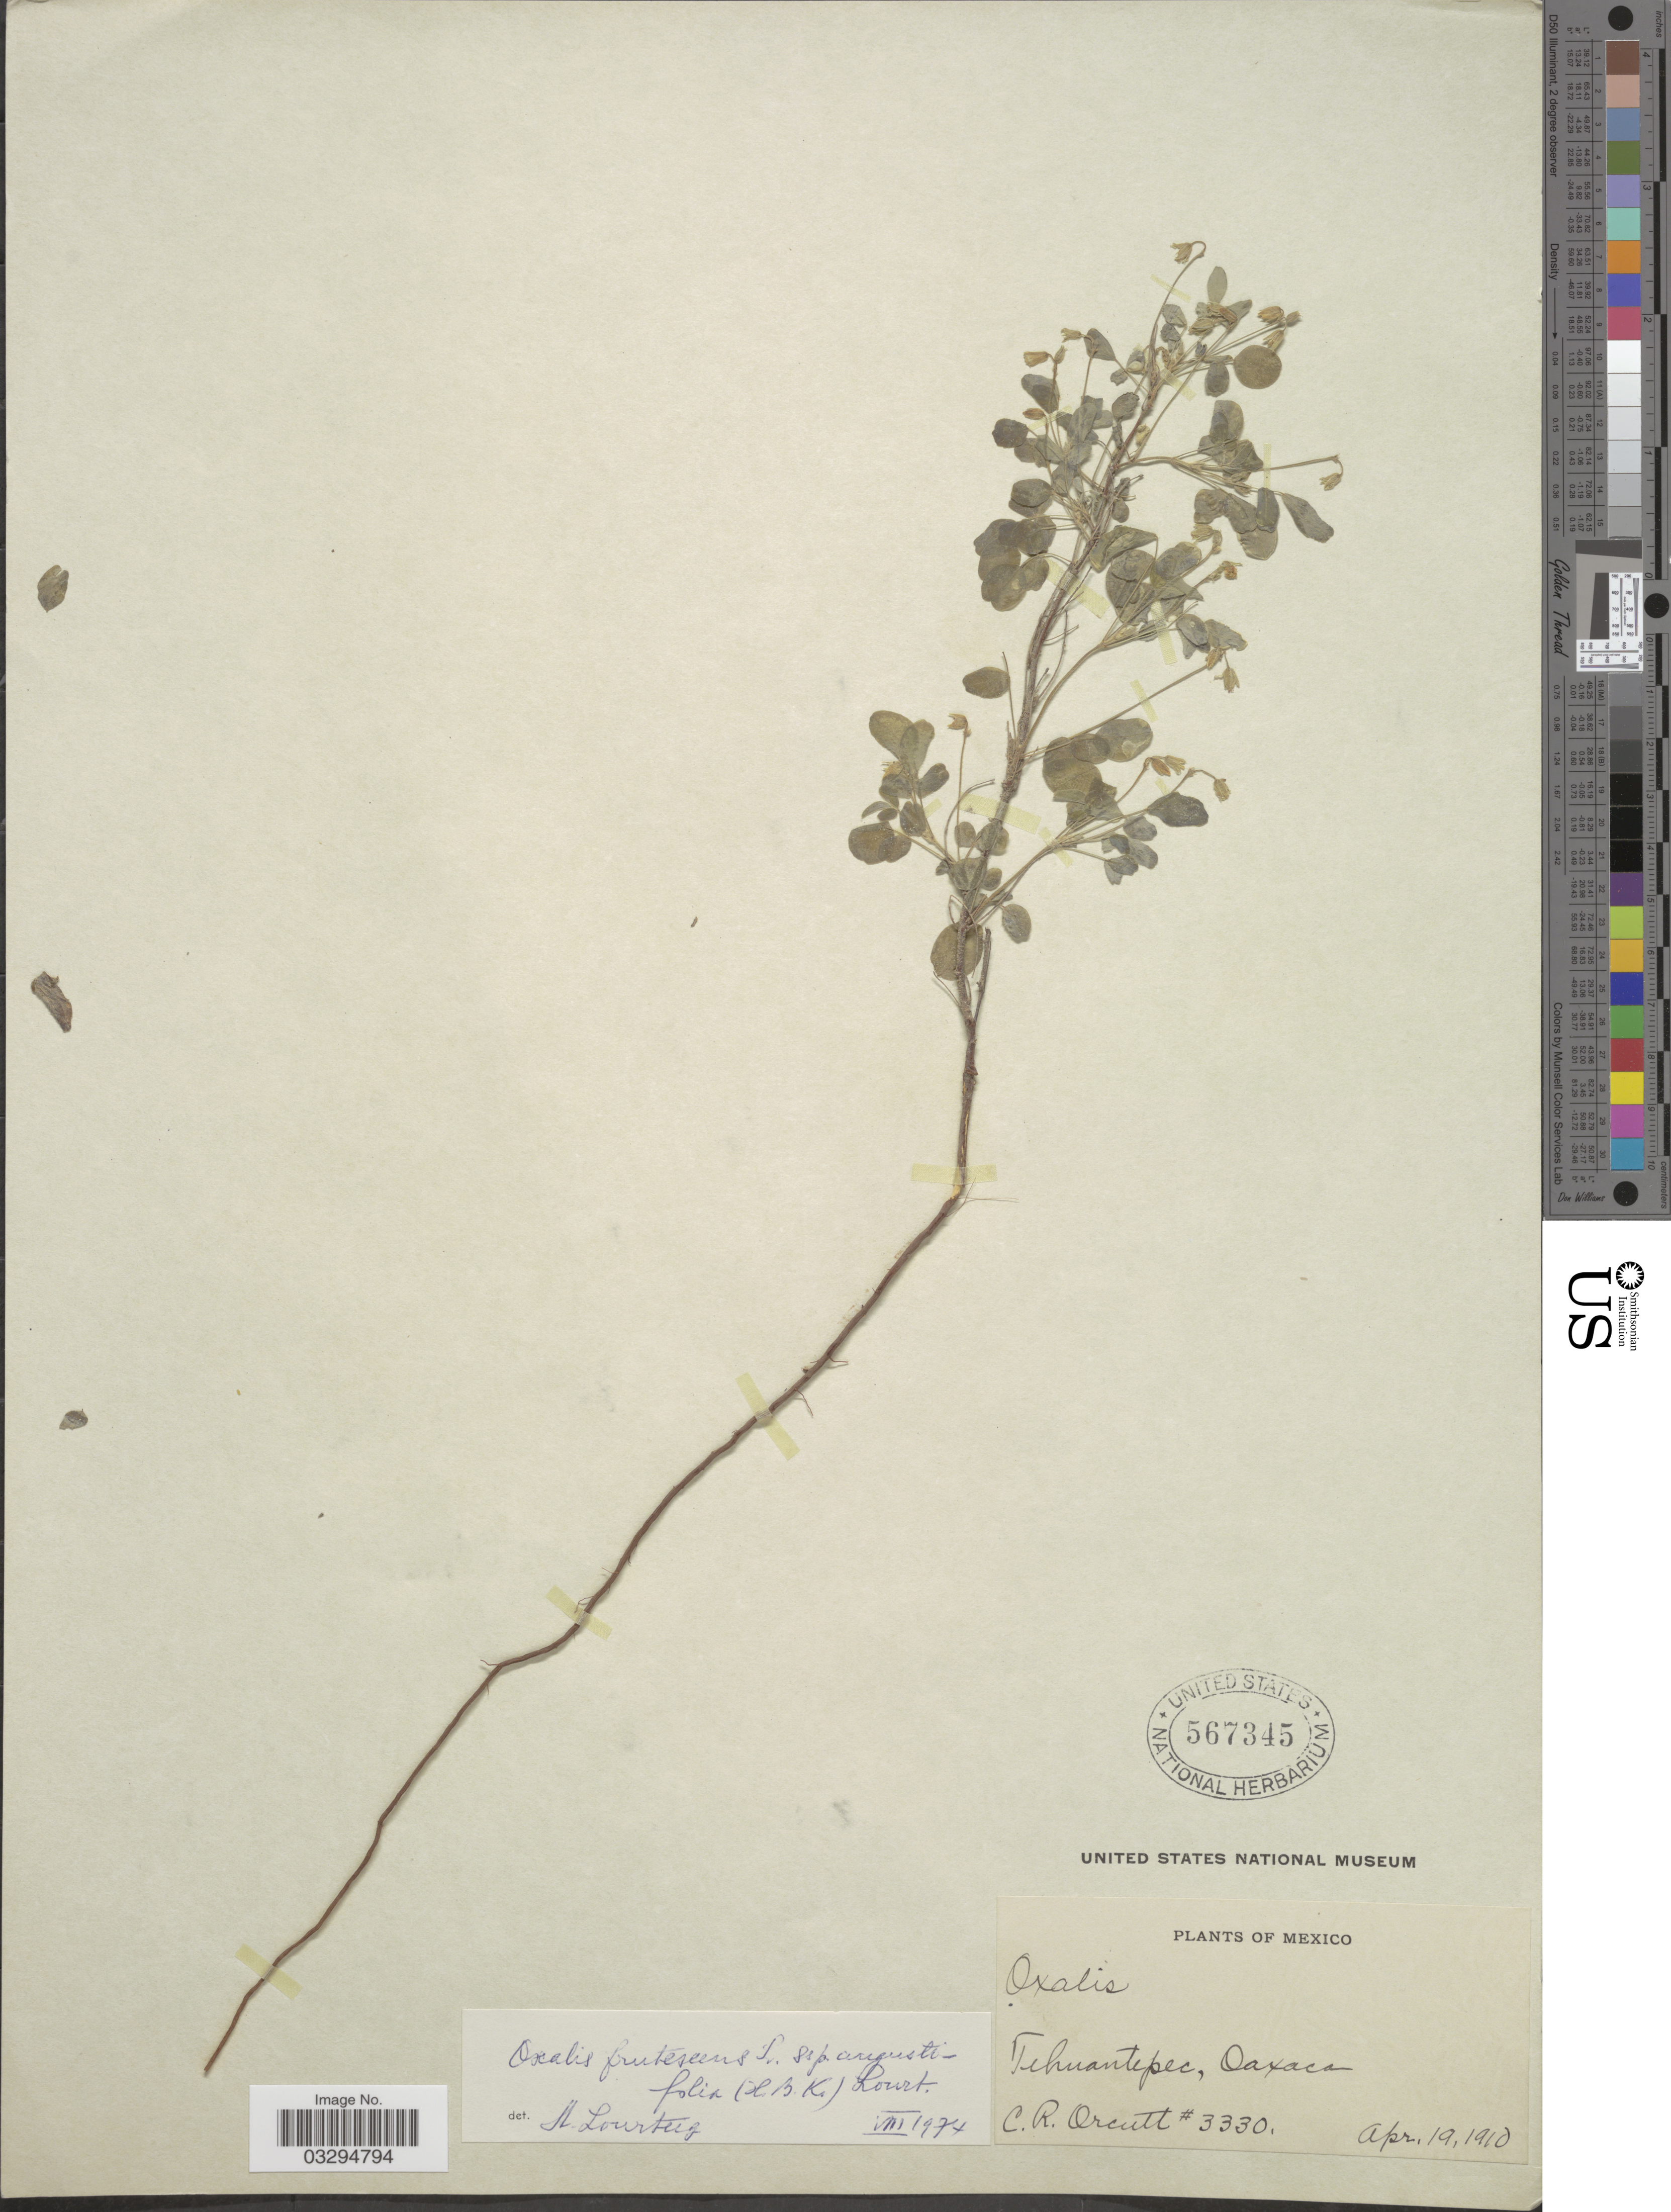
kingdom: Plantae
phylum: Tracheophyta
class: Magnoliopsida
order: Oxalidales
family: Oxalidaceae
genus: Oxalis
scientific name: Oxalis frutescens subsp. angustifolia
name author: (Kunth) Lourteig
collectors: C. R. Orcutt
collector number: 3330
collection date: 1910-04-19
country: Mexico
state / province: Oaxaca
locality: Tehuantepec.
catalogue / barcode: US 567345